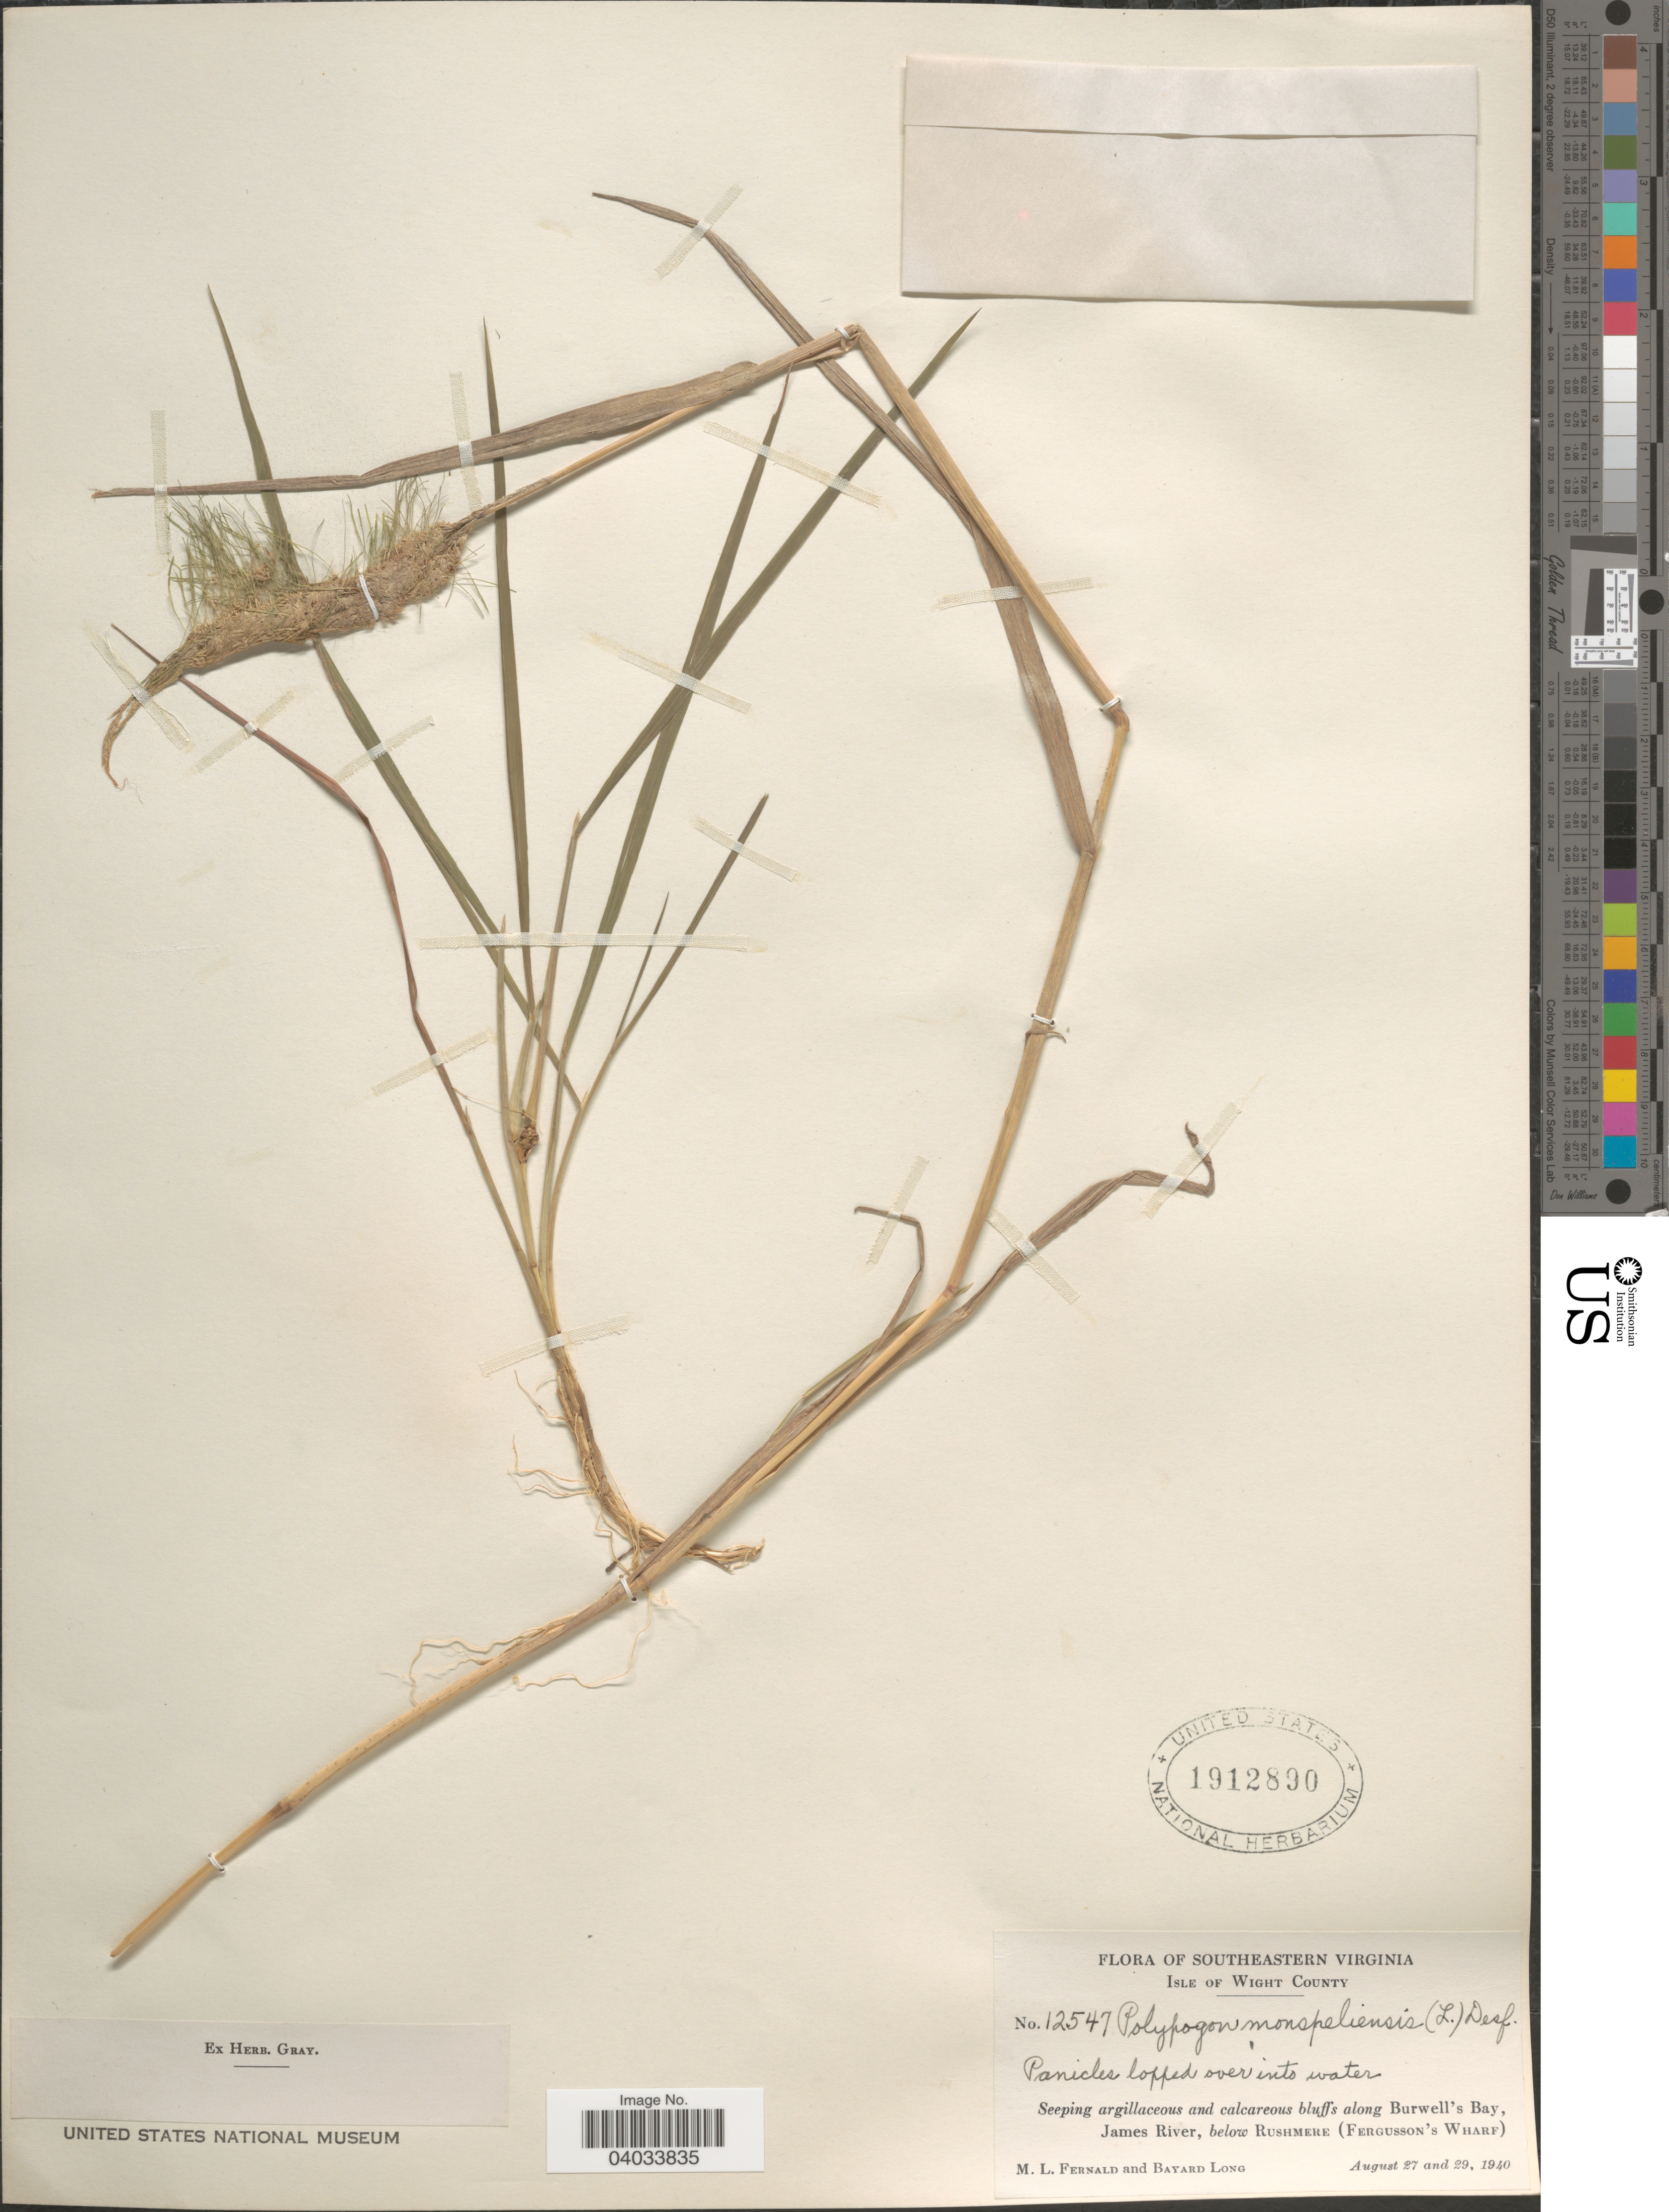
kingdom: Plantae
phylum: Tracheophyta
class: Liliopsida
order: Poales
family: Poaceae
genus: Polypogon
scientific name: Polypogon monspeliensis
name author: (L.) Desf.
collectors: M. L. Fernald & B. Long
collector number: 12547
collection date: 1940-08-27/1940-08-29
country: United States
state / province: Virginia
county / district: Isle of Wight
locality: Southeastern Virginia. Isle of Wight County. Along Burwell's Bay, James River, below Rushmere (Fergusson's Wharf).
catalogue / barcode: US 1912890